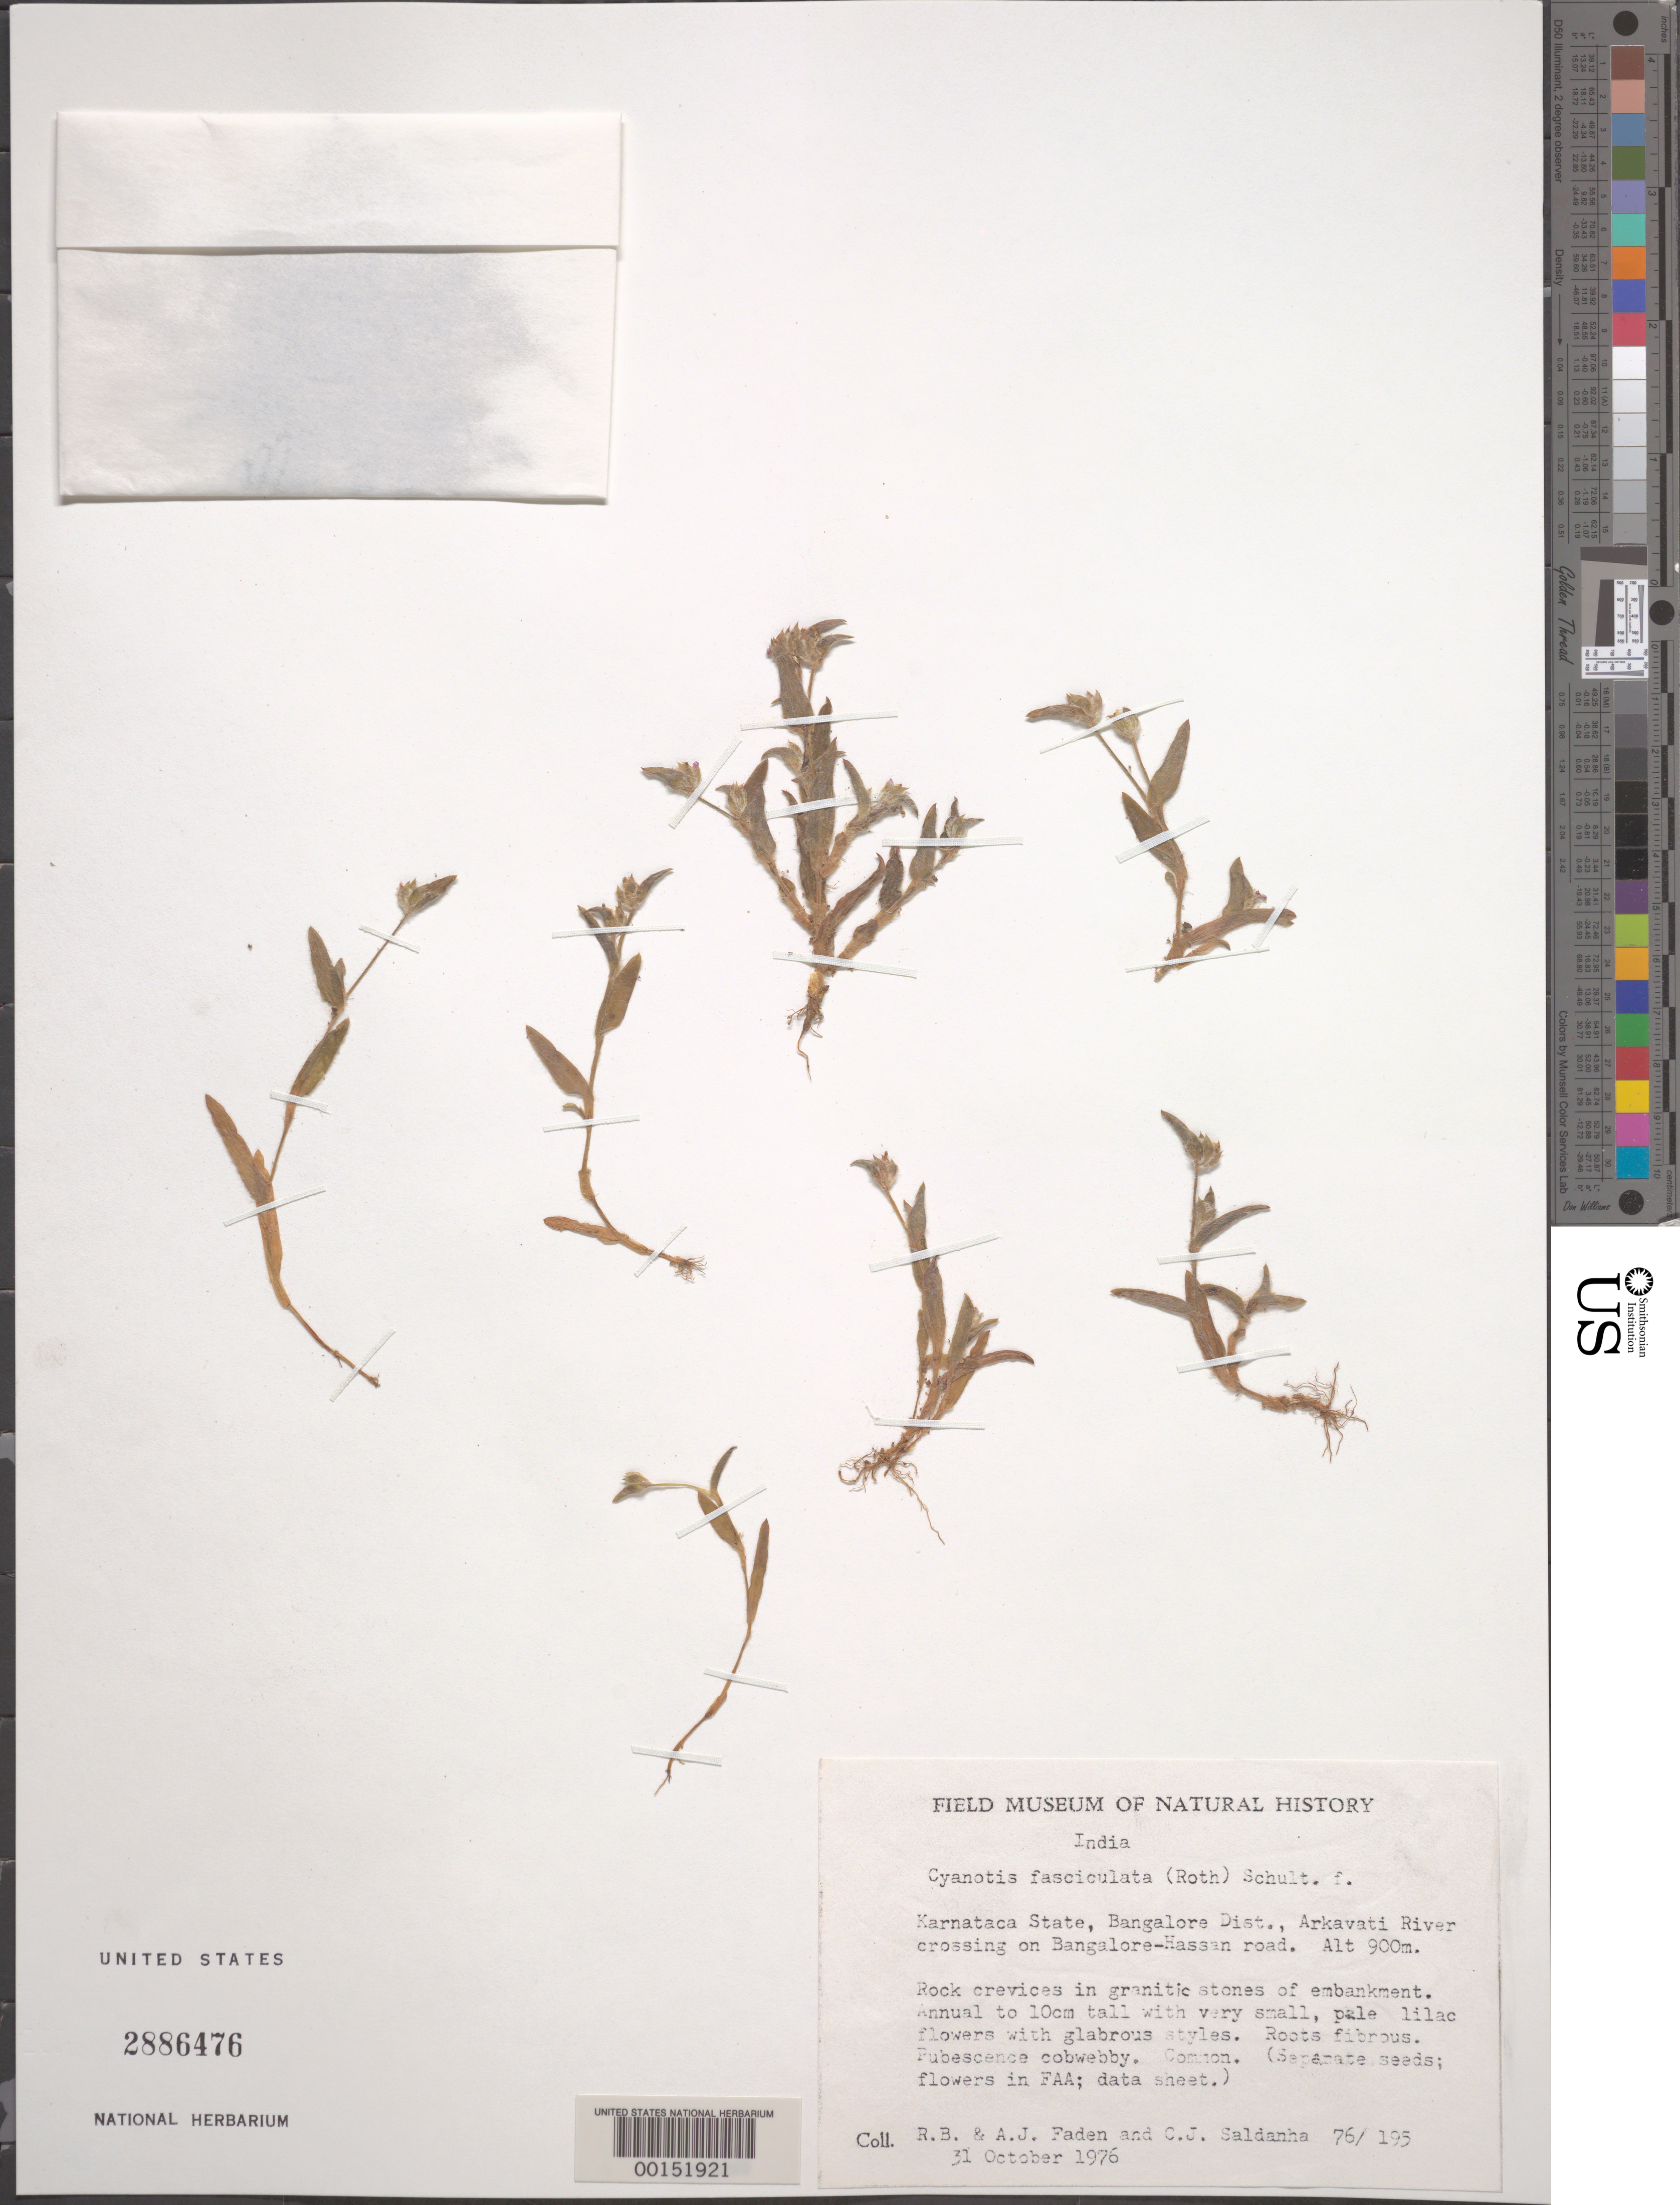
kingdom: Plantae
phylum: Tracheophyta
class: Liliopsida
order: Commelinales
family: Commelinaceae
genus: Cyanotis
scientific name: Cyanotis fasciculata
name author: (Heyne ex Roth) Schult. f.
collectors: R. B. Faden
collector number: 76/195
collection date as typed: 31 Oct 1976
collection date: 1976-10-31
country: India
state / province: Karnataka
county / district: Bangalore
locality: Arkavati river crossing on bangalore-hassan road, mysore state [mysore state = karnataka.]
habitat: Crevice in granite embankment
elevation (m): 900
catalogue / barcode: US 2886476